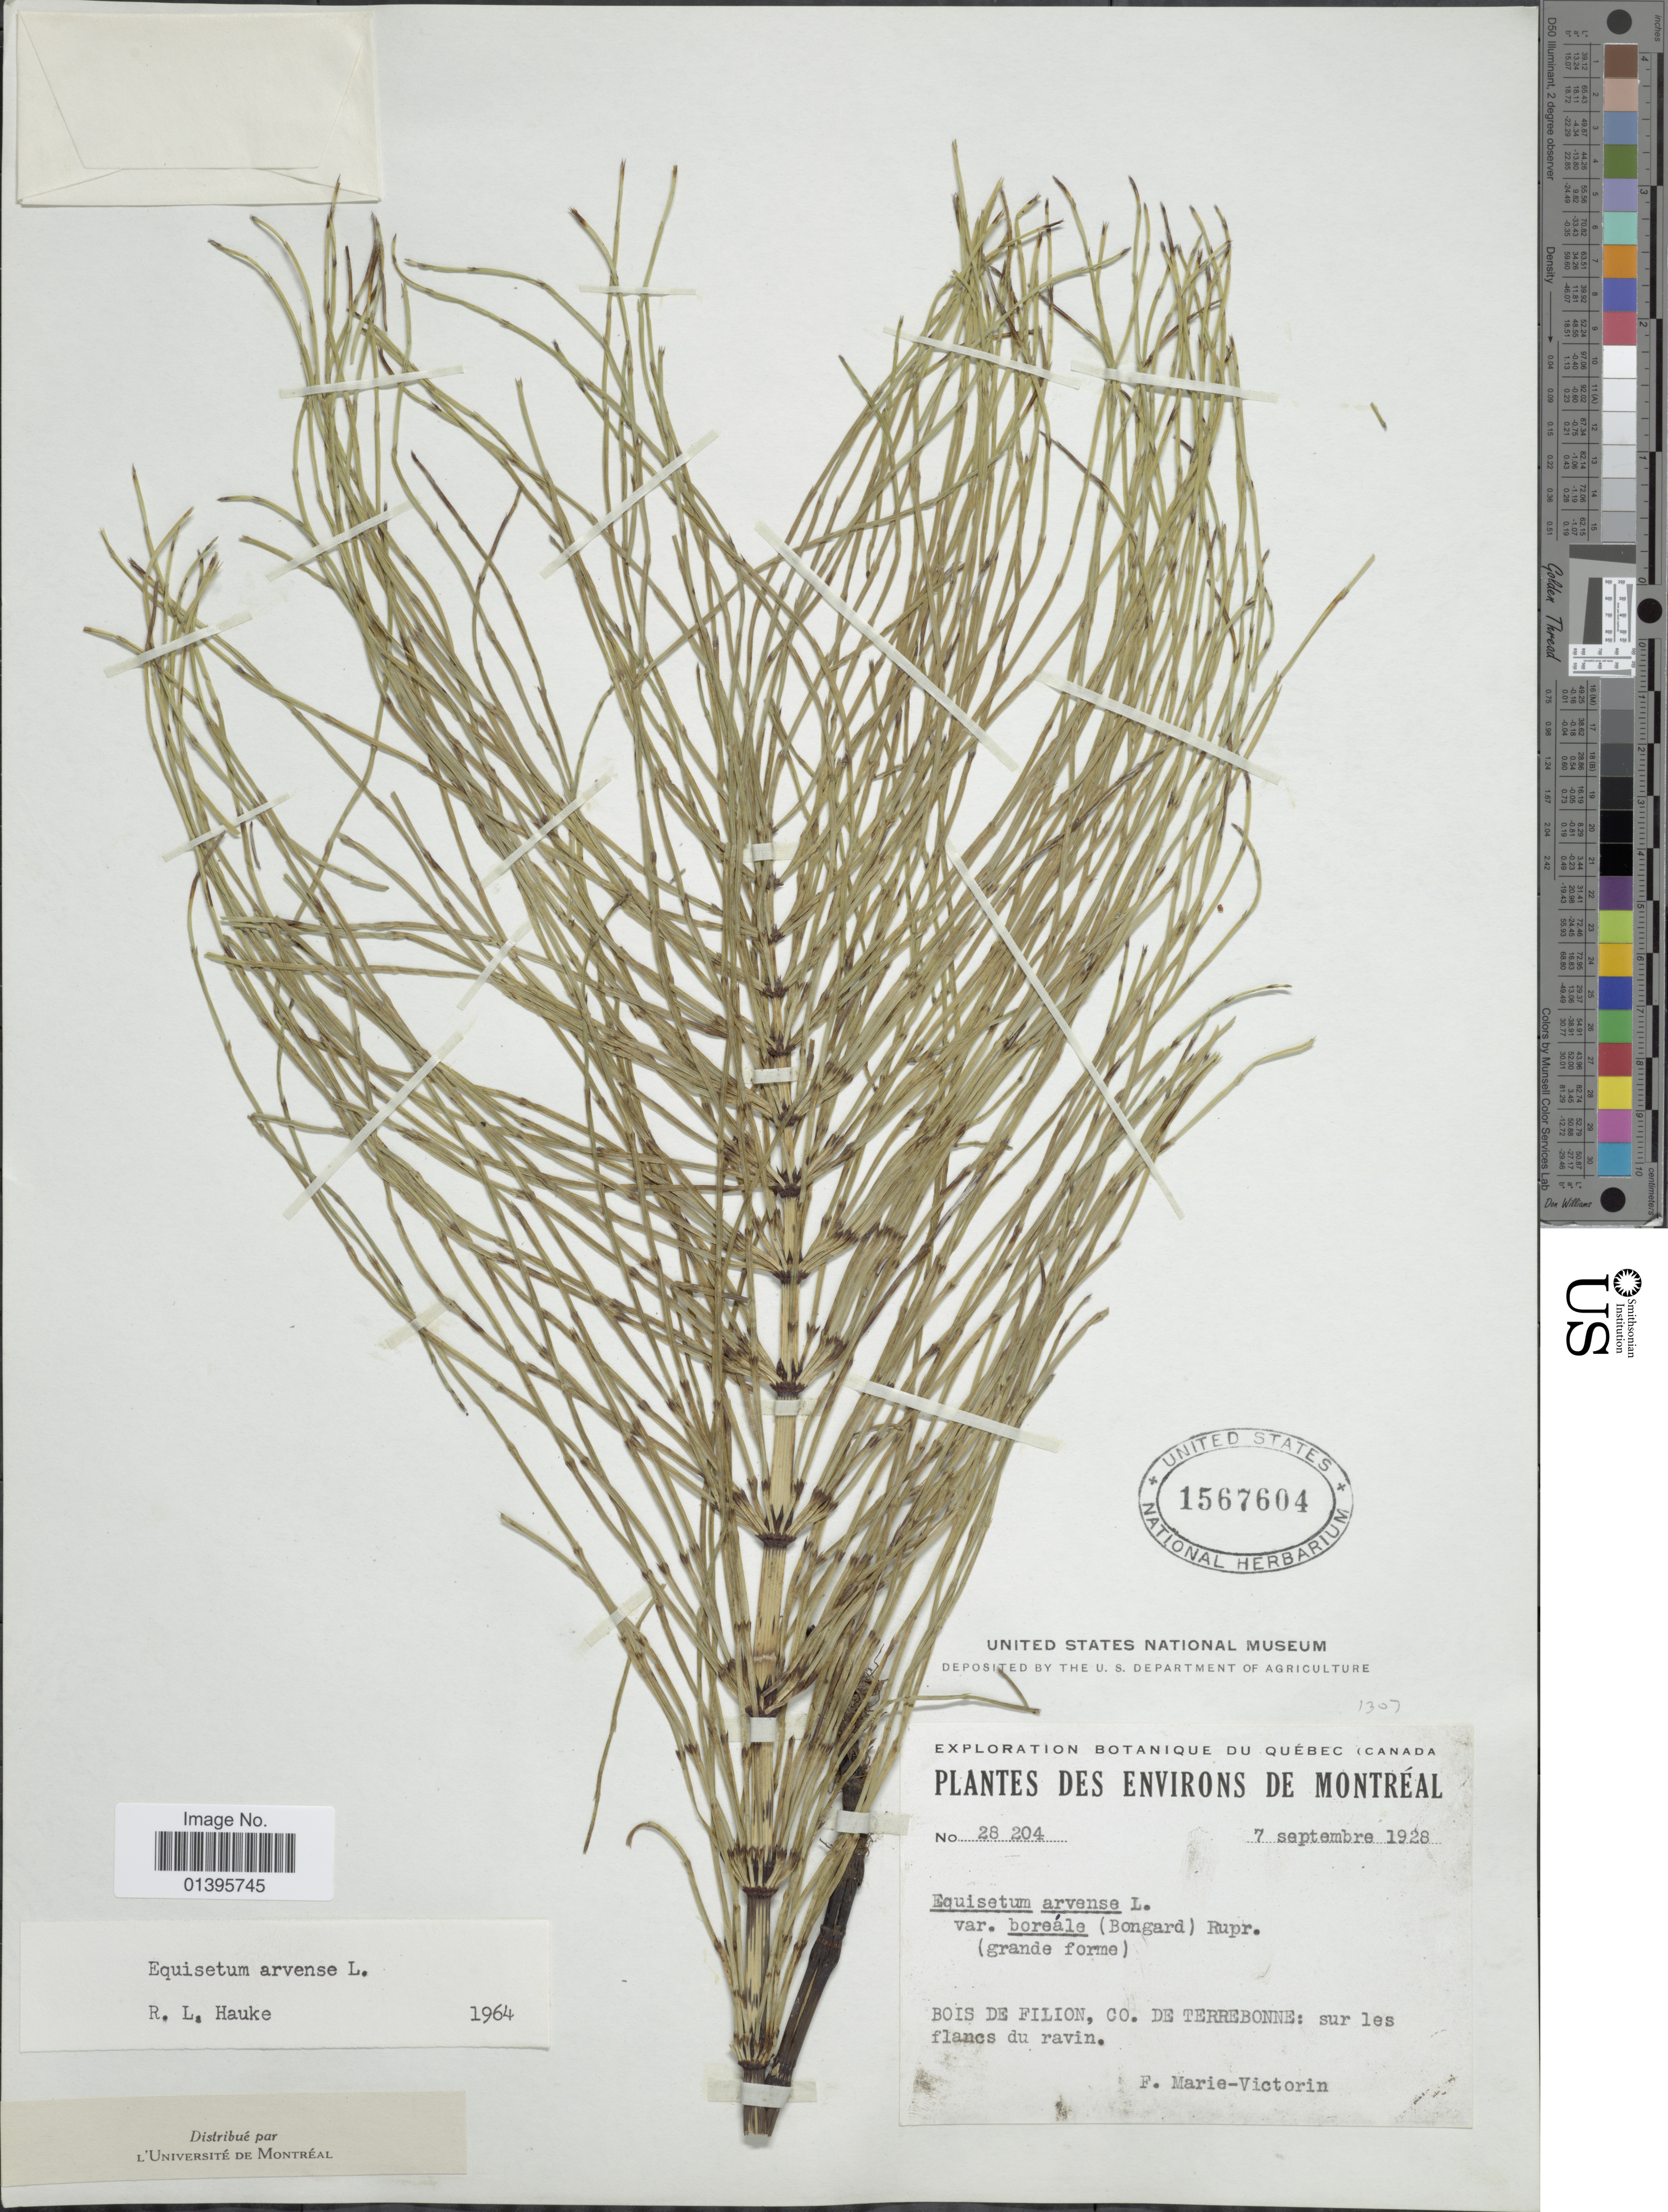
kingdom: Plantae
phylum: Tracheophyta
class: Polypodiopsida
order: Equisetales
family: Equisetaceae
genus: Equisetum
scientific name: Equisetum arvense var. boreale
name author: (Bong.) Rupr.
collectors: Fr. Marie-Victorin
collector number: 28204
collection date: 1928-09-07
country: Canada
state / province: Quebec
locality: Plantes des Environs de Montréal. Bois de Filion, Co. de Terrebonne: sur les flancs du ravin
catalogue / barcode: US 1567604